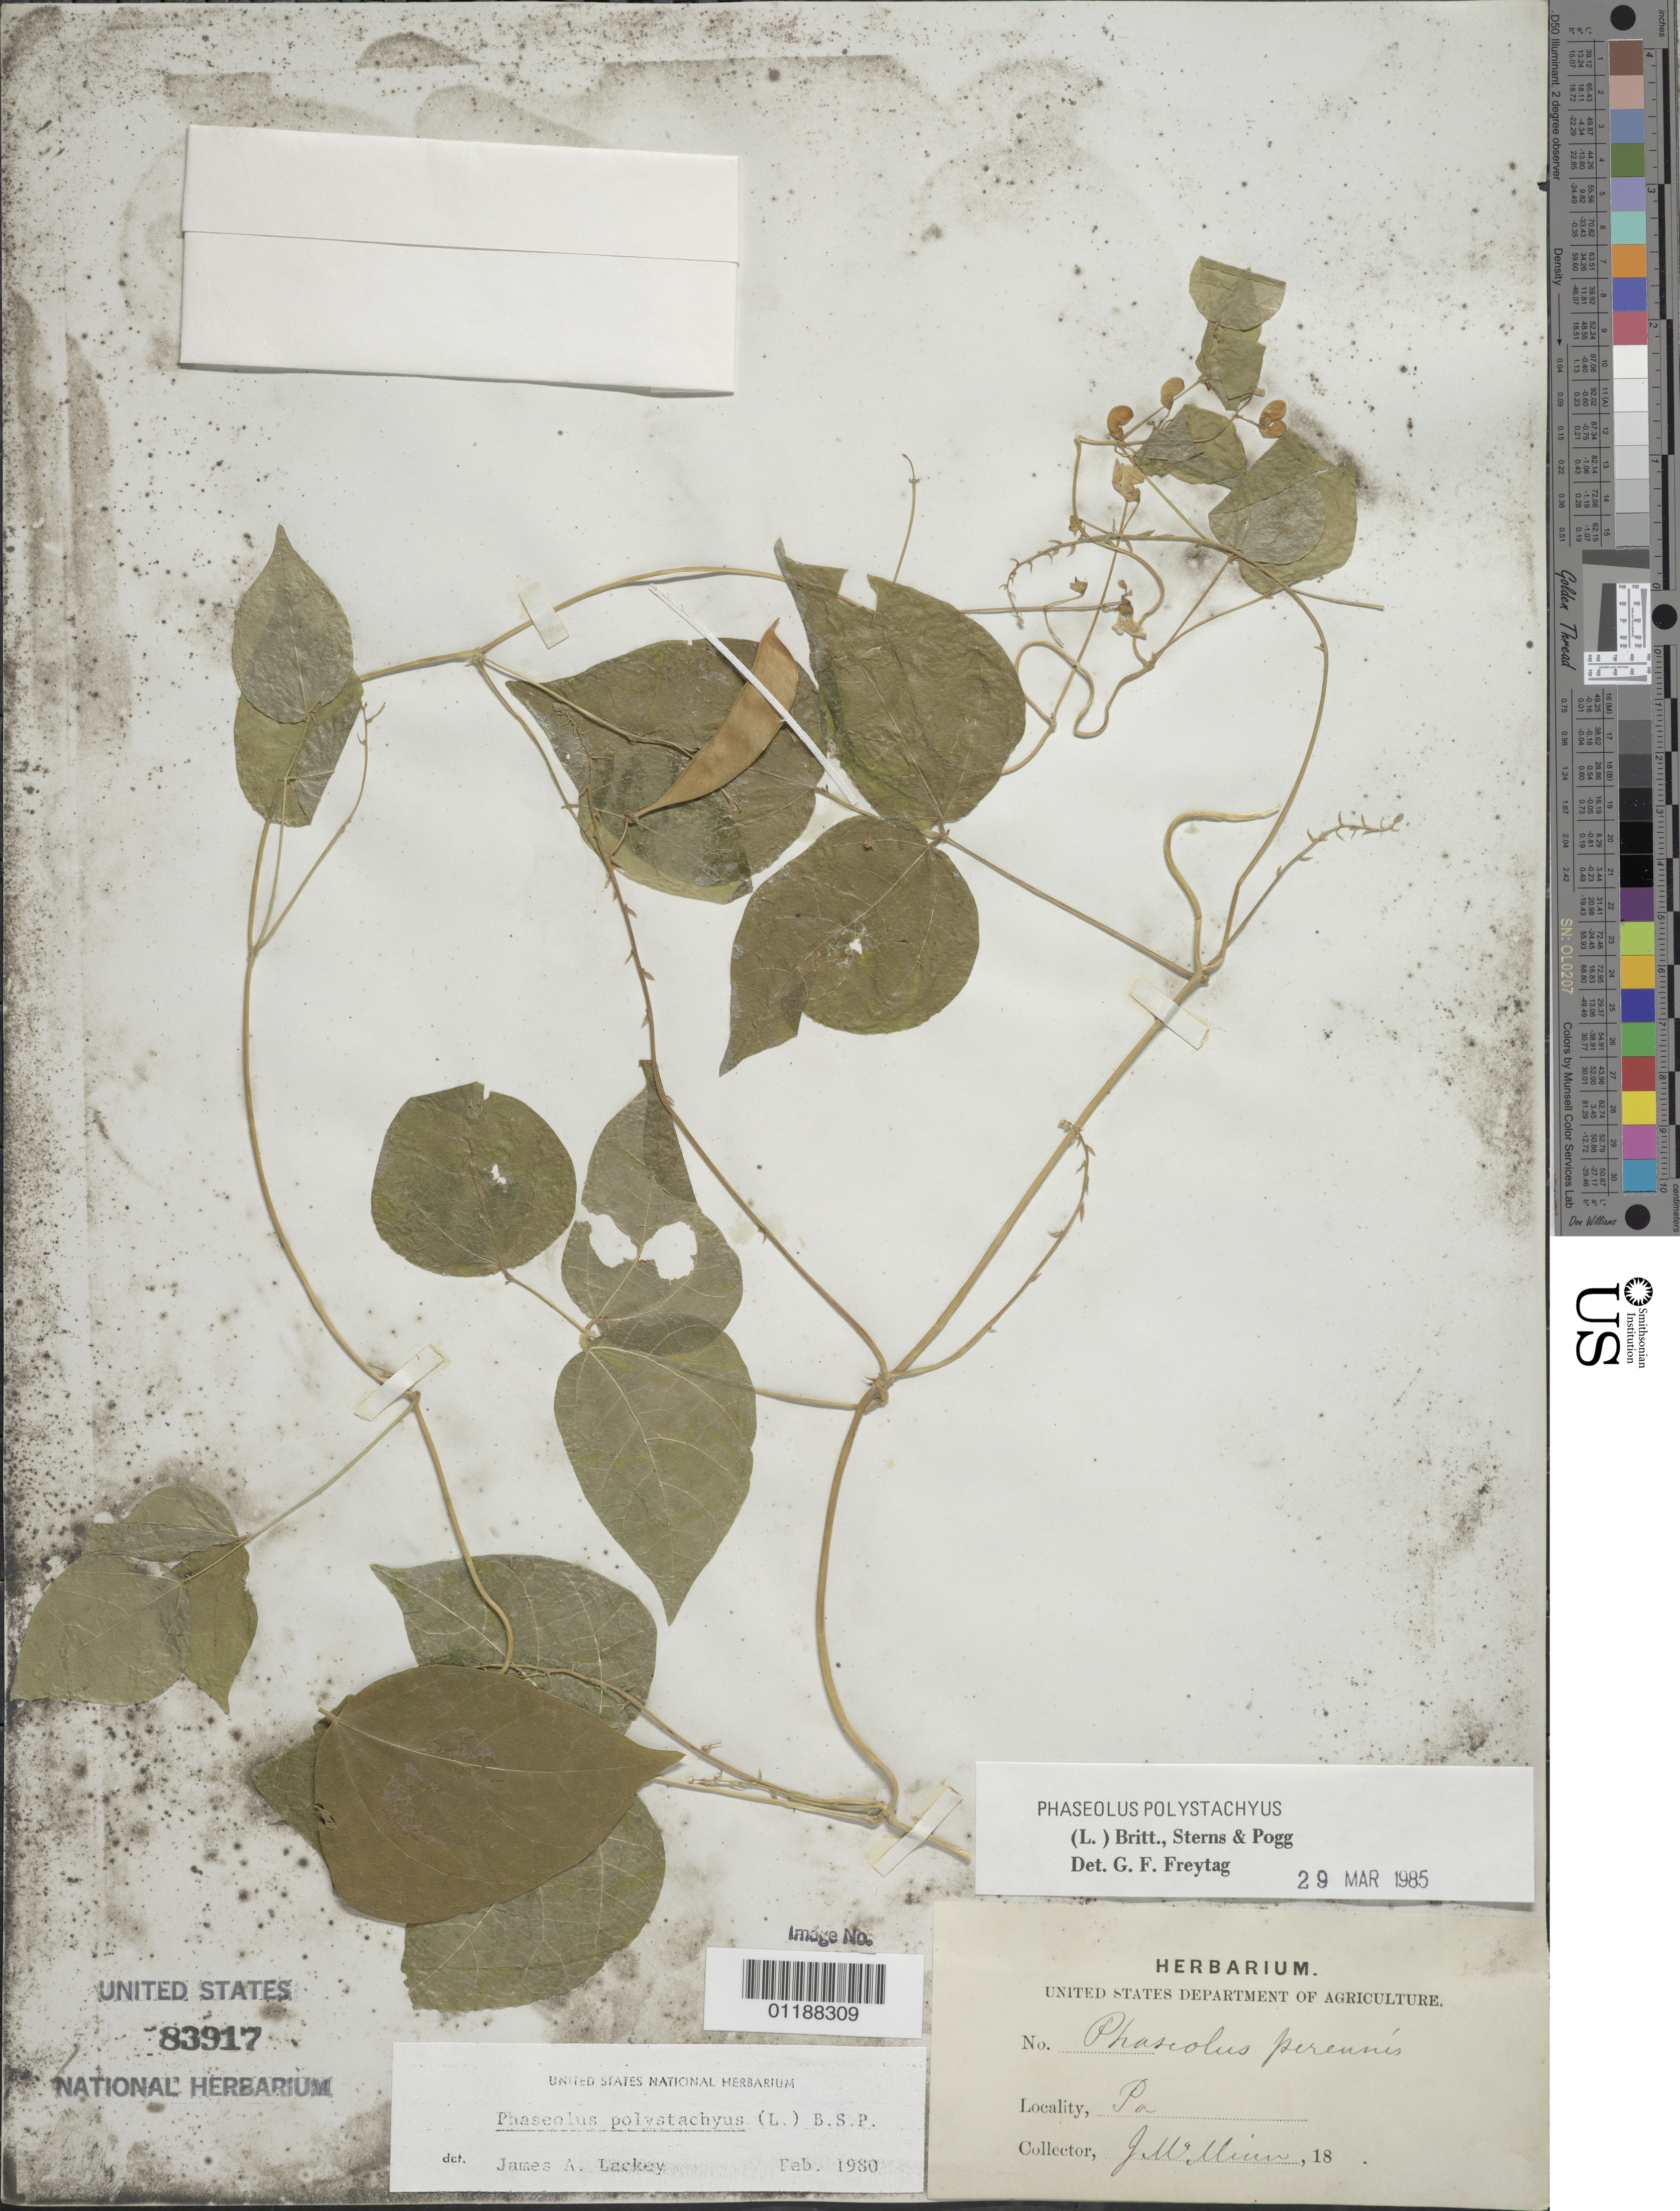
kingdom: Plantae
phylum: Tracheophyta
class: Magnoliopsida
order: Fabales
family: Fabaceae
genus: Phaseolus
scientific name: Phaseolus polystachios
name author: (L.) Britton, Stearns & Poggenb.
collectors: J. McMinn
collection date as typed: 18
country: United States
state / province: Pennsylvania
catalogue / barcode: US 83917